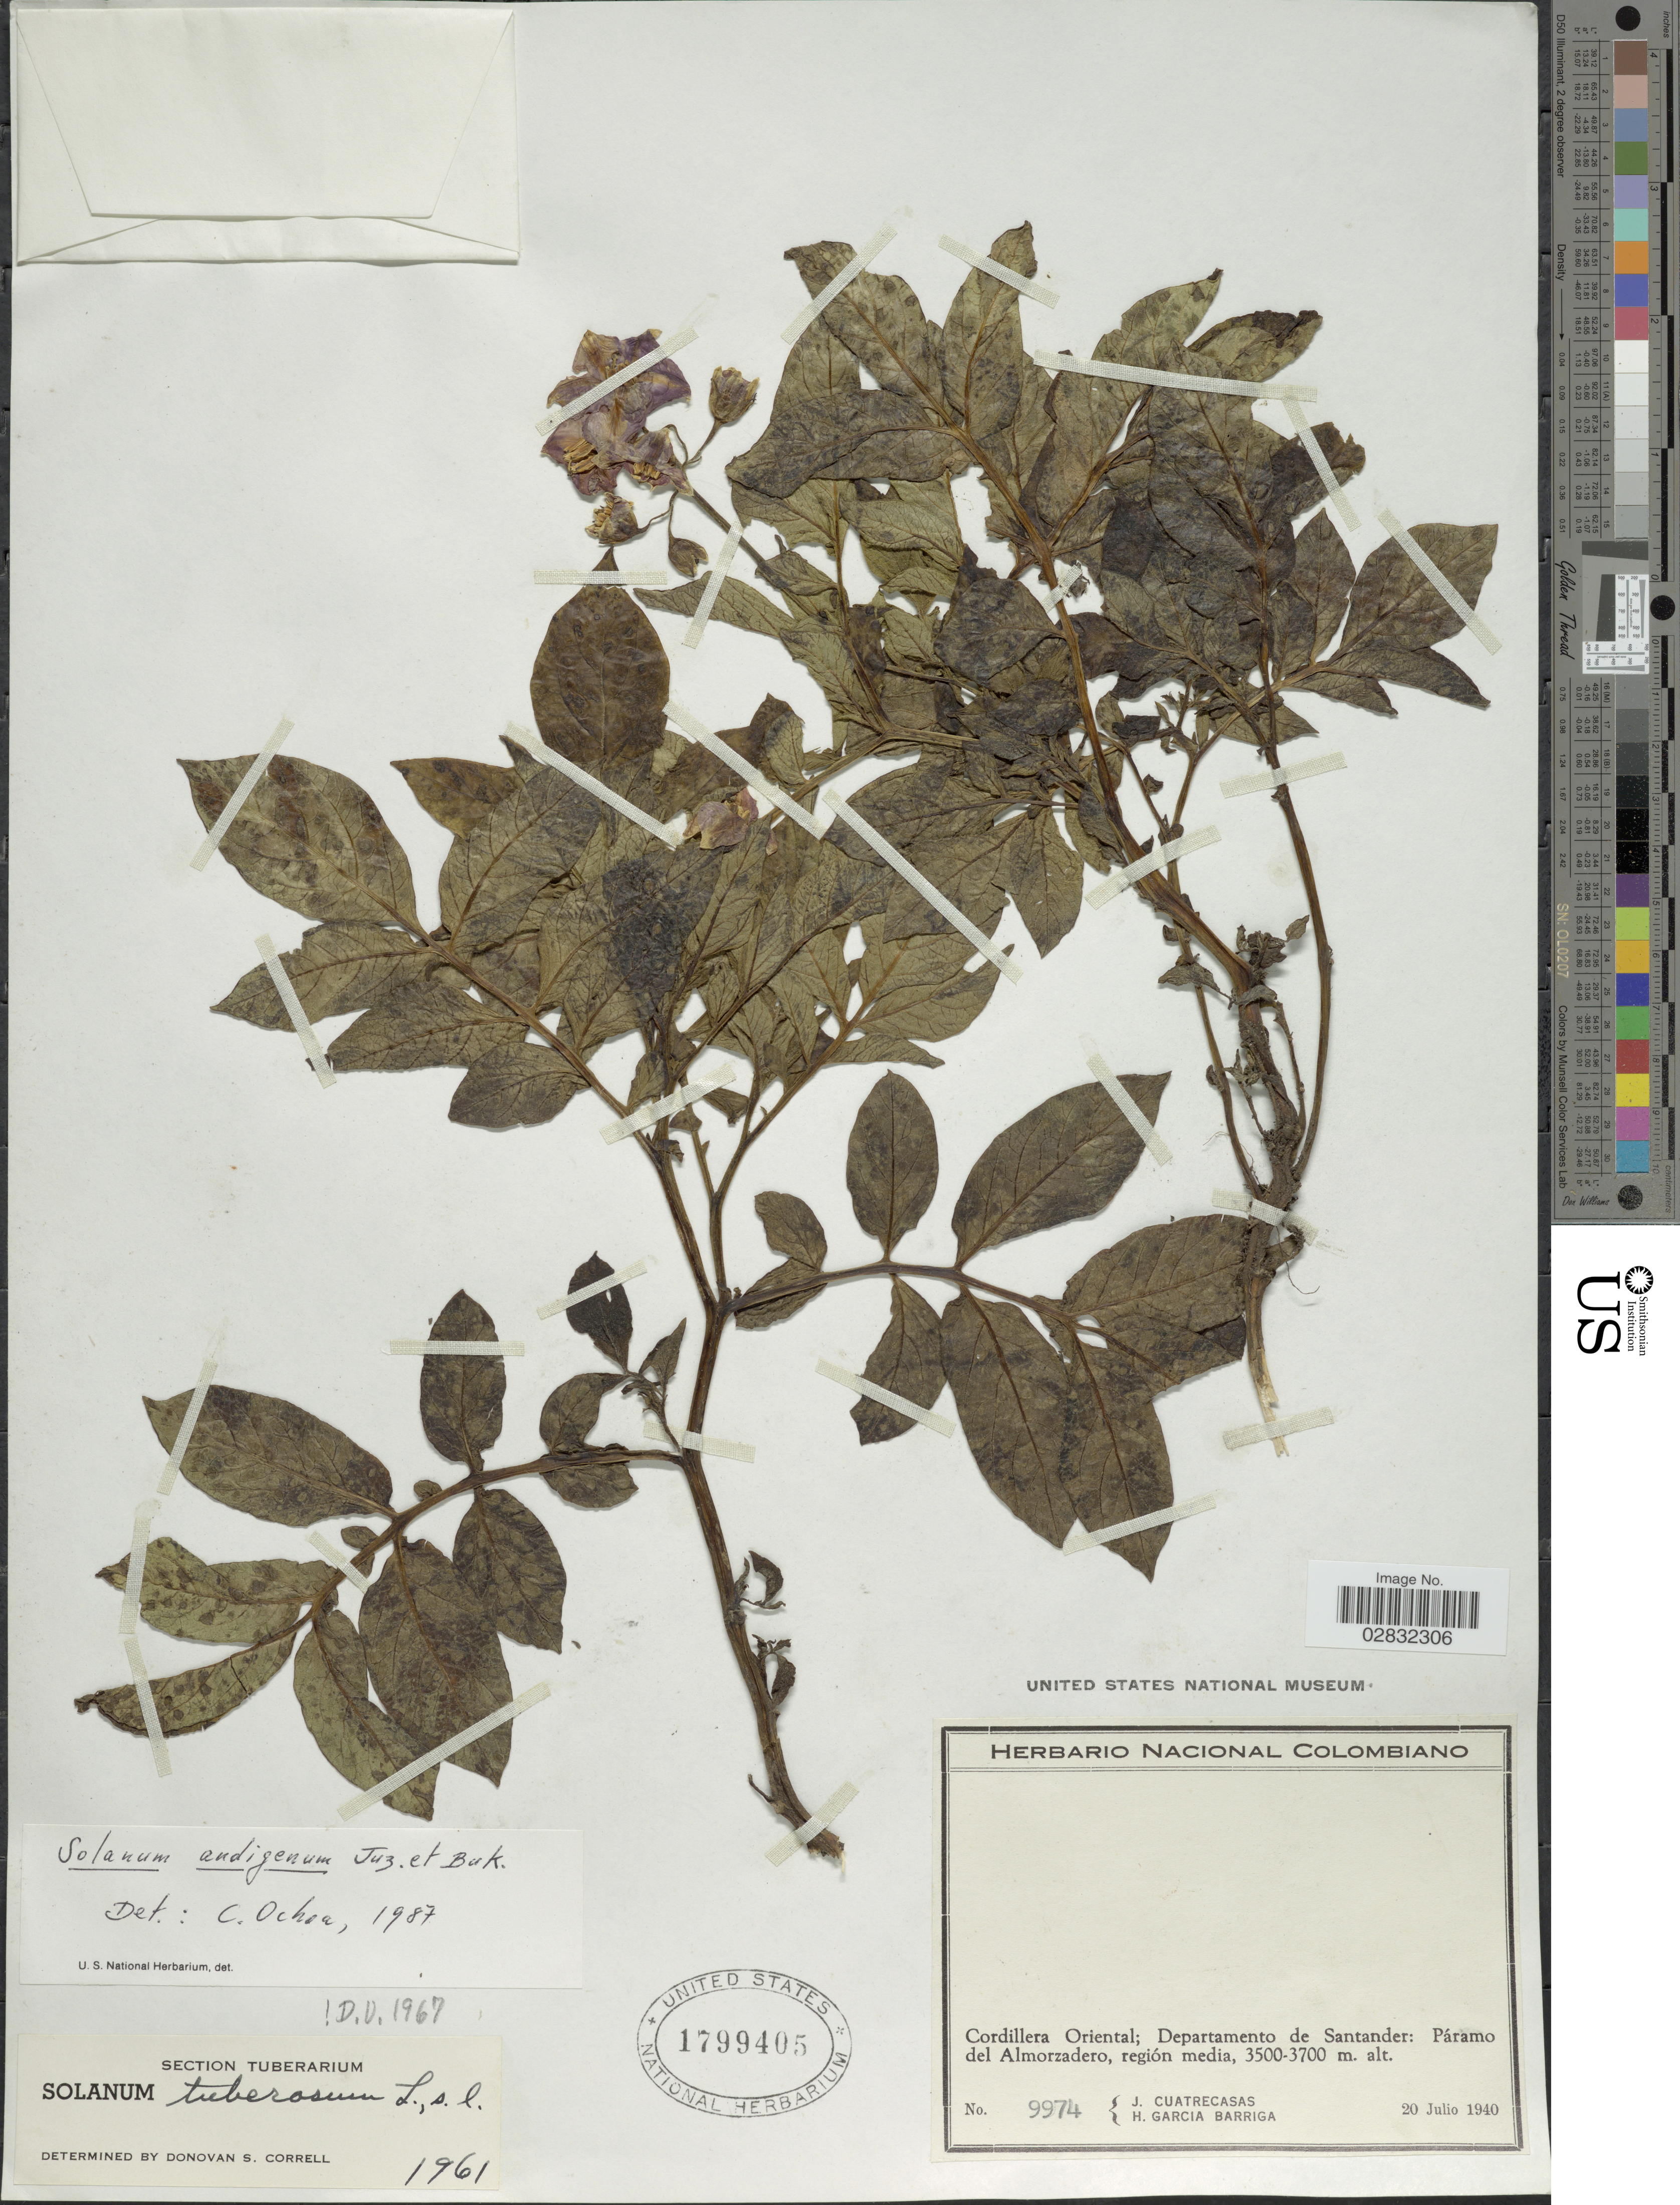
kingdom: Plantae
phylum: Tracheophyta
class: Magnoliopsida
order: Solanales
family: Solanaceae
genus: Solanum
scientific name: Solanum andigenum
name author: Juz. & Bukasov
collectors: J. Cuatrecasas & H. García Barriga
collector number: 9974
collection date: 1940-07-20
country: Colombia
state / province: Santander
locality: Cordillera Oriental, Departamento de Santander: Páramo del Almorzadero, región media.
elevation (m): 3500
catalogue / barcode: US 1799405